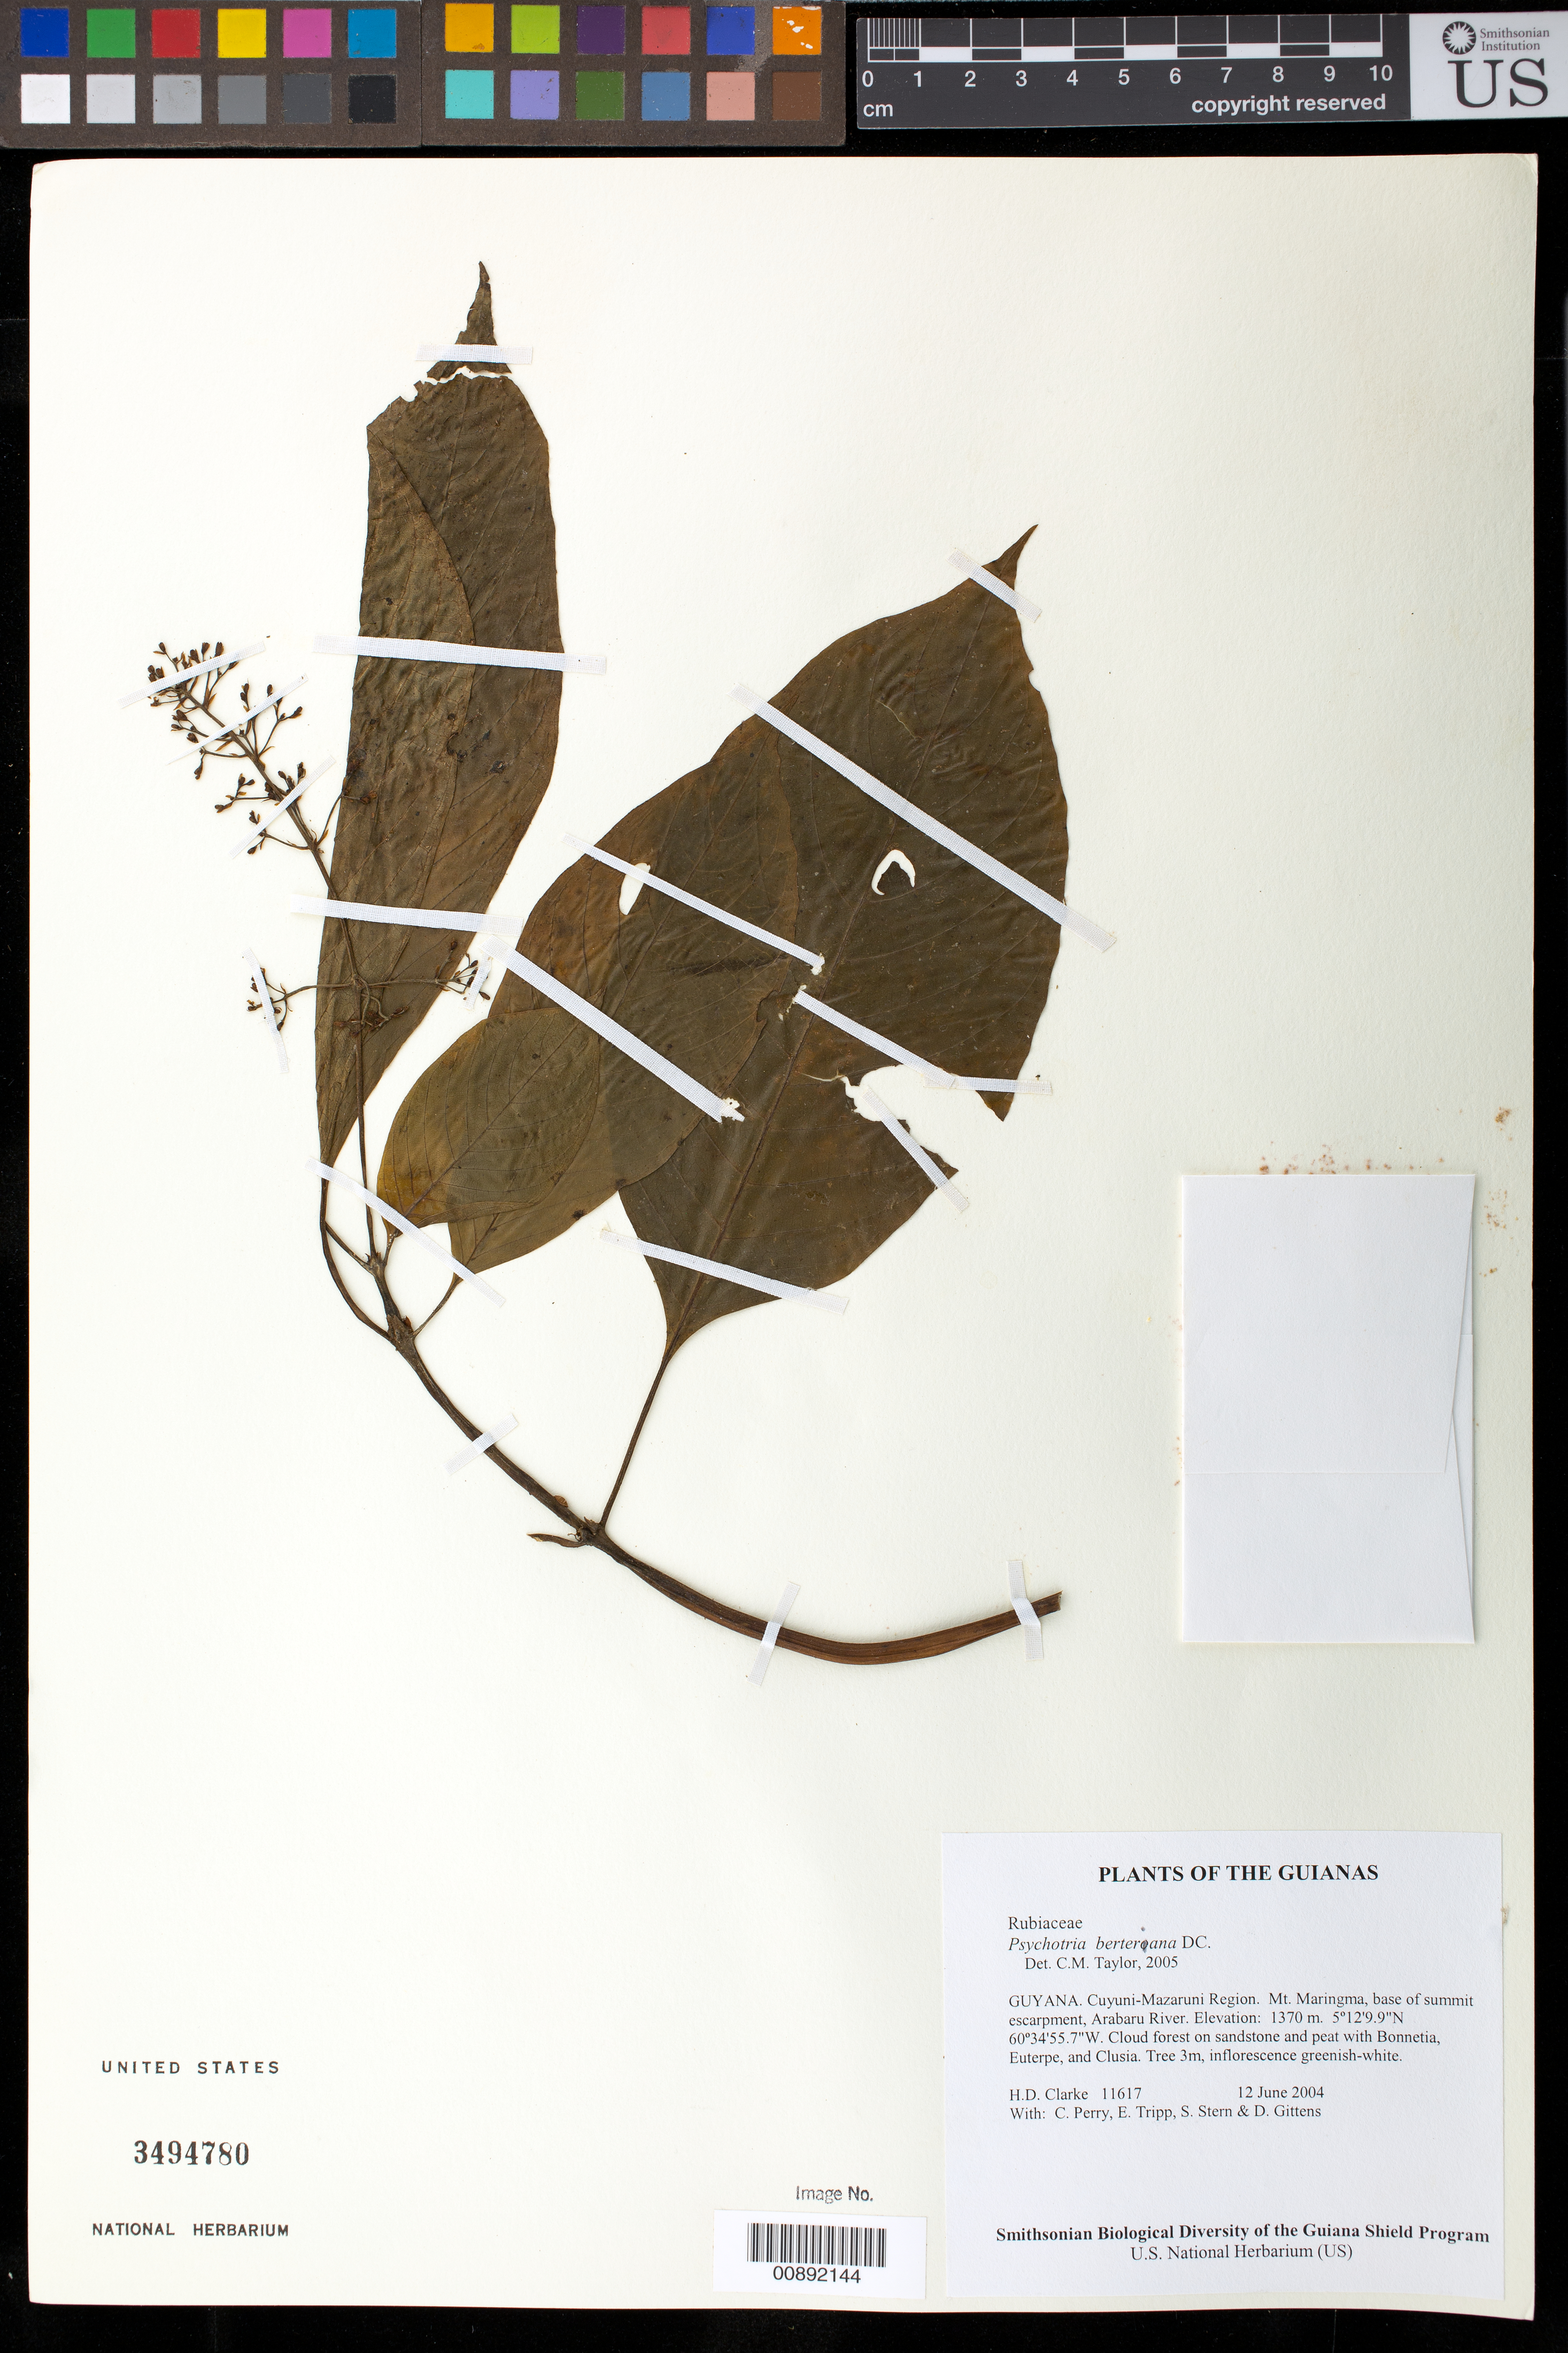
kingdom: Plantae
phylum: Tracheophyta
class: Magnoliopsida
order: Gentianales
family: Rubiaceae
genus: Palicourea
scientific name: Palicourea berteroana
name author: (DC.) Borhidi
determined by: Kirkbride, J. H., Jr.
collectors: H. D. Clarke, C. Perry, E. Tripp, S. R. Stern & D. Gittens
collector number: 11617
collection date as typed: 12 June 2004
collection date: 2004-06-12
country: Guyana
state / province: Cuyuni-Mazaruni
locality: Mt. Maringma, base of summit escarpment, Arabaru River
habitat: Cloud forest on sandstone and peat with Bonnetia, Euterpe, and Clusia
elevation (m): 1370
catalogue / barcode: US 6494780